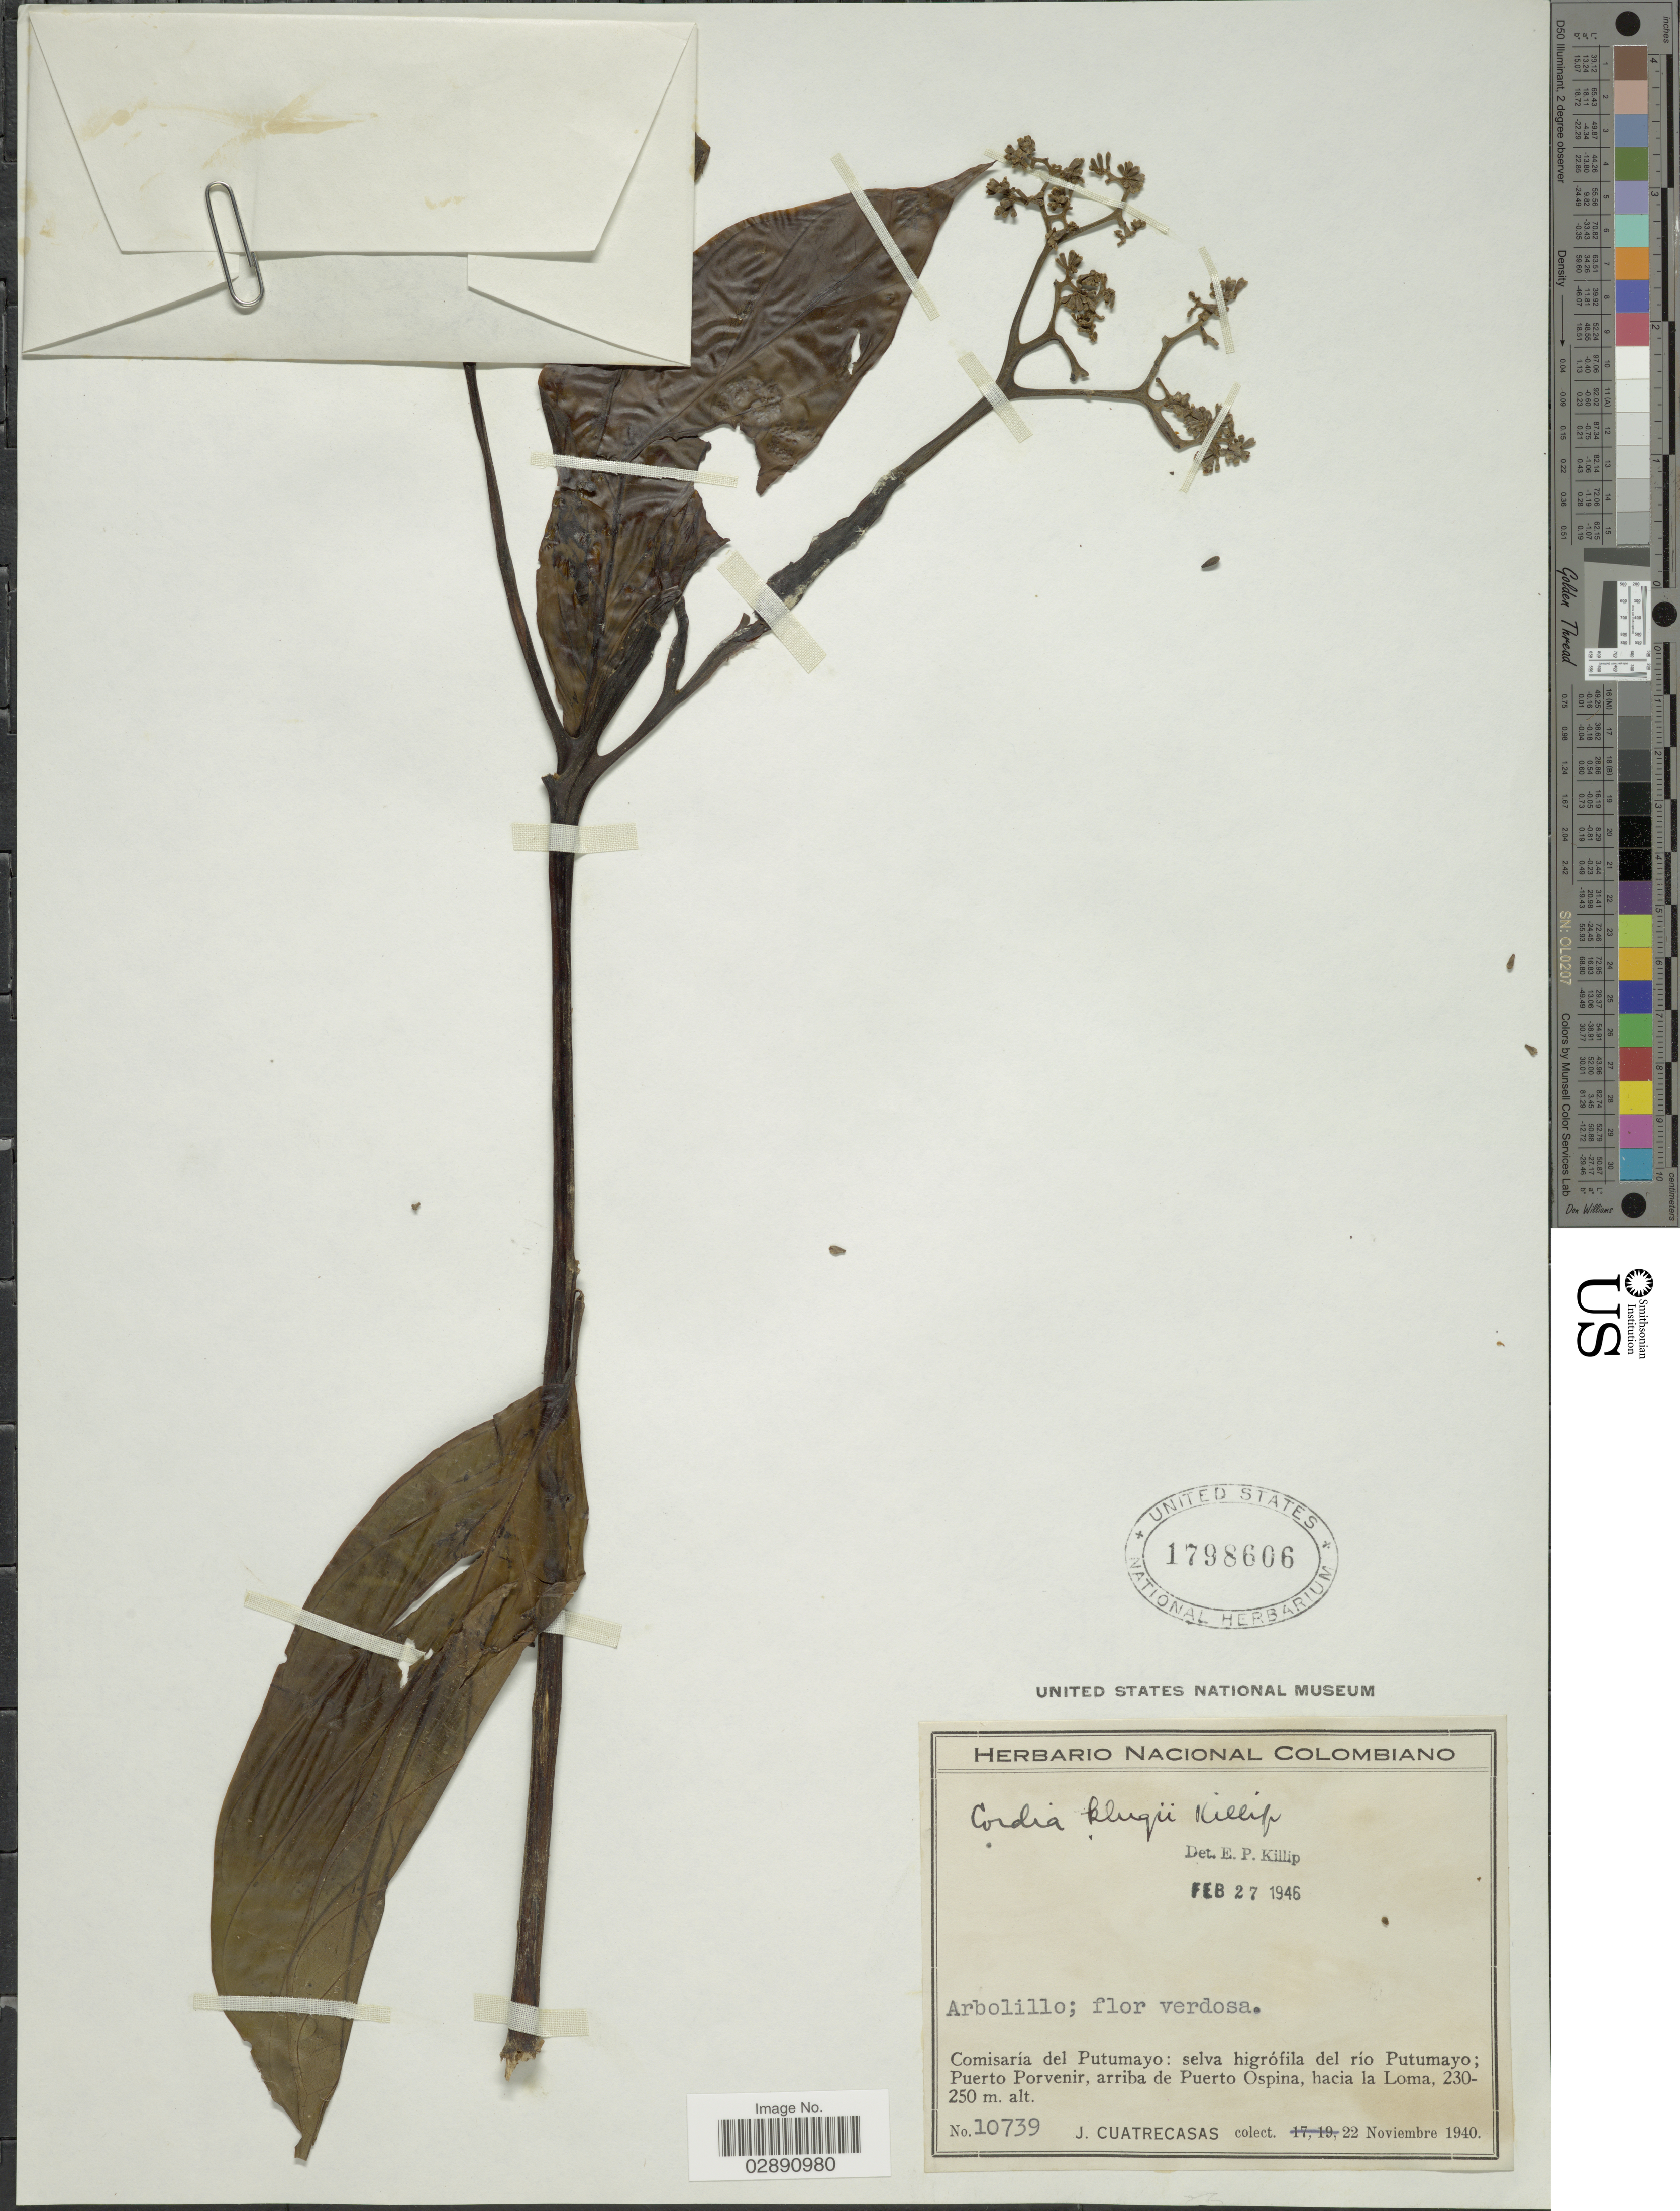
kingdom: Plantae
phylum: Tracheophyta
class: Magnoliopsida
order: Boraginales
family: Cordiaceae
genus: Cordia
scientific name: Cordia klugii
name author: Killip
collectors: J. Cuatrecasas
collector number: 10739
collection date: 1940-11-22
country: Colombia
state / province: Putumayo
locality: Comisaría del Putumayo: selva higrófila del río Putumayo; Puerto Porvenir, arriba de Puerto Ospina, hacia la Loma.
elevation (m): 230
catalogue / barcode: US 1798606